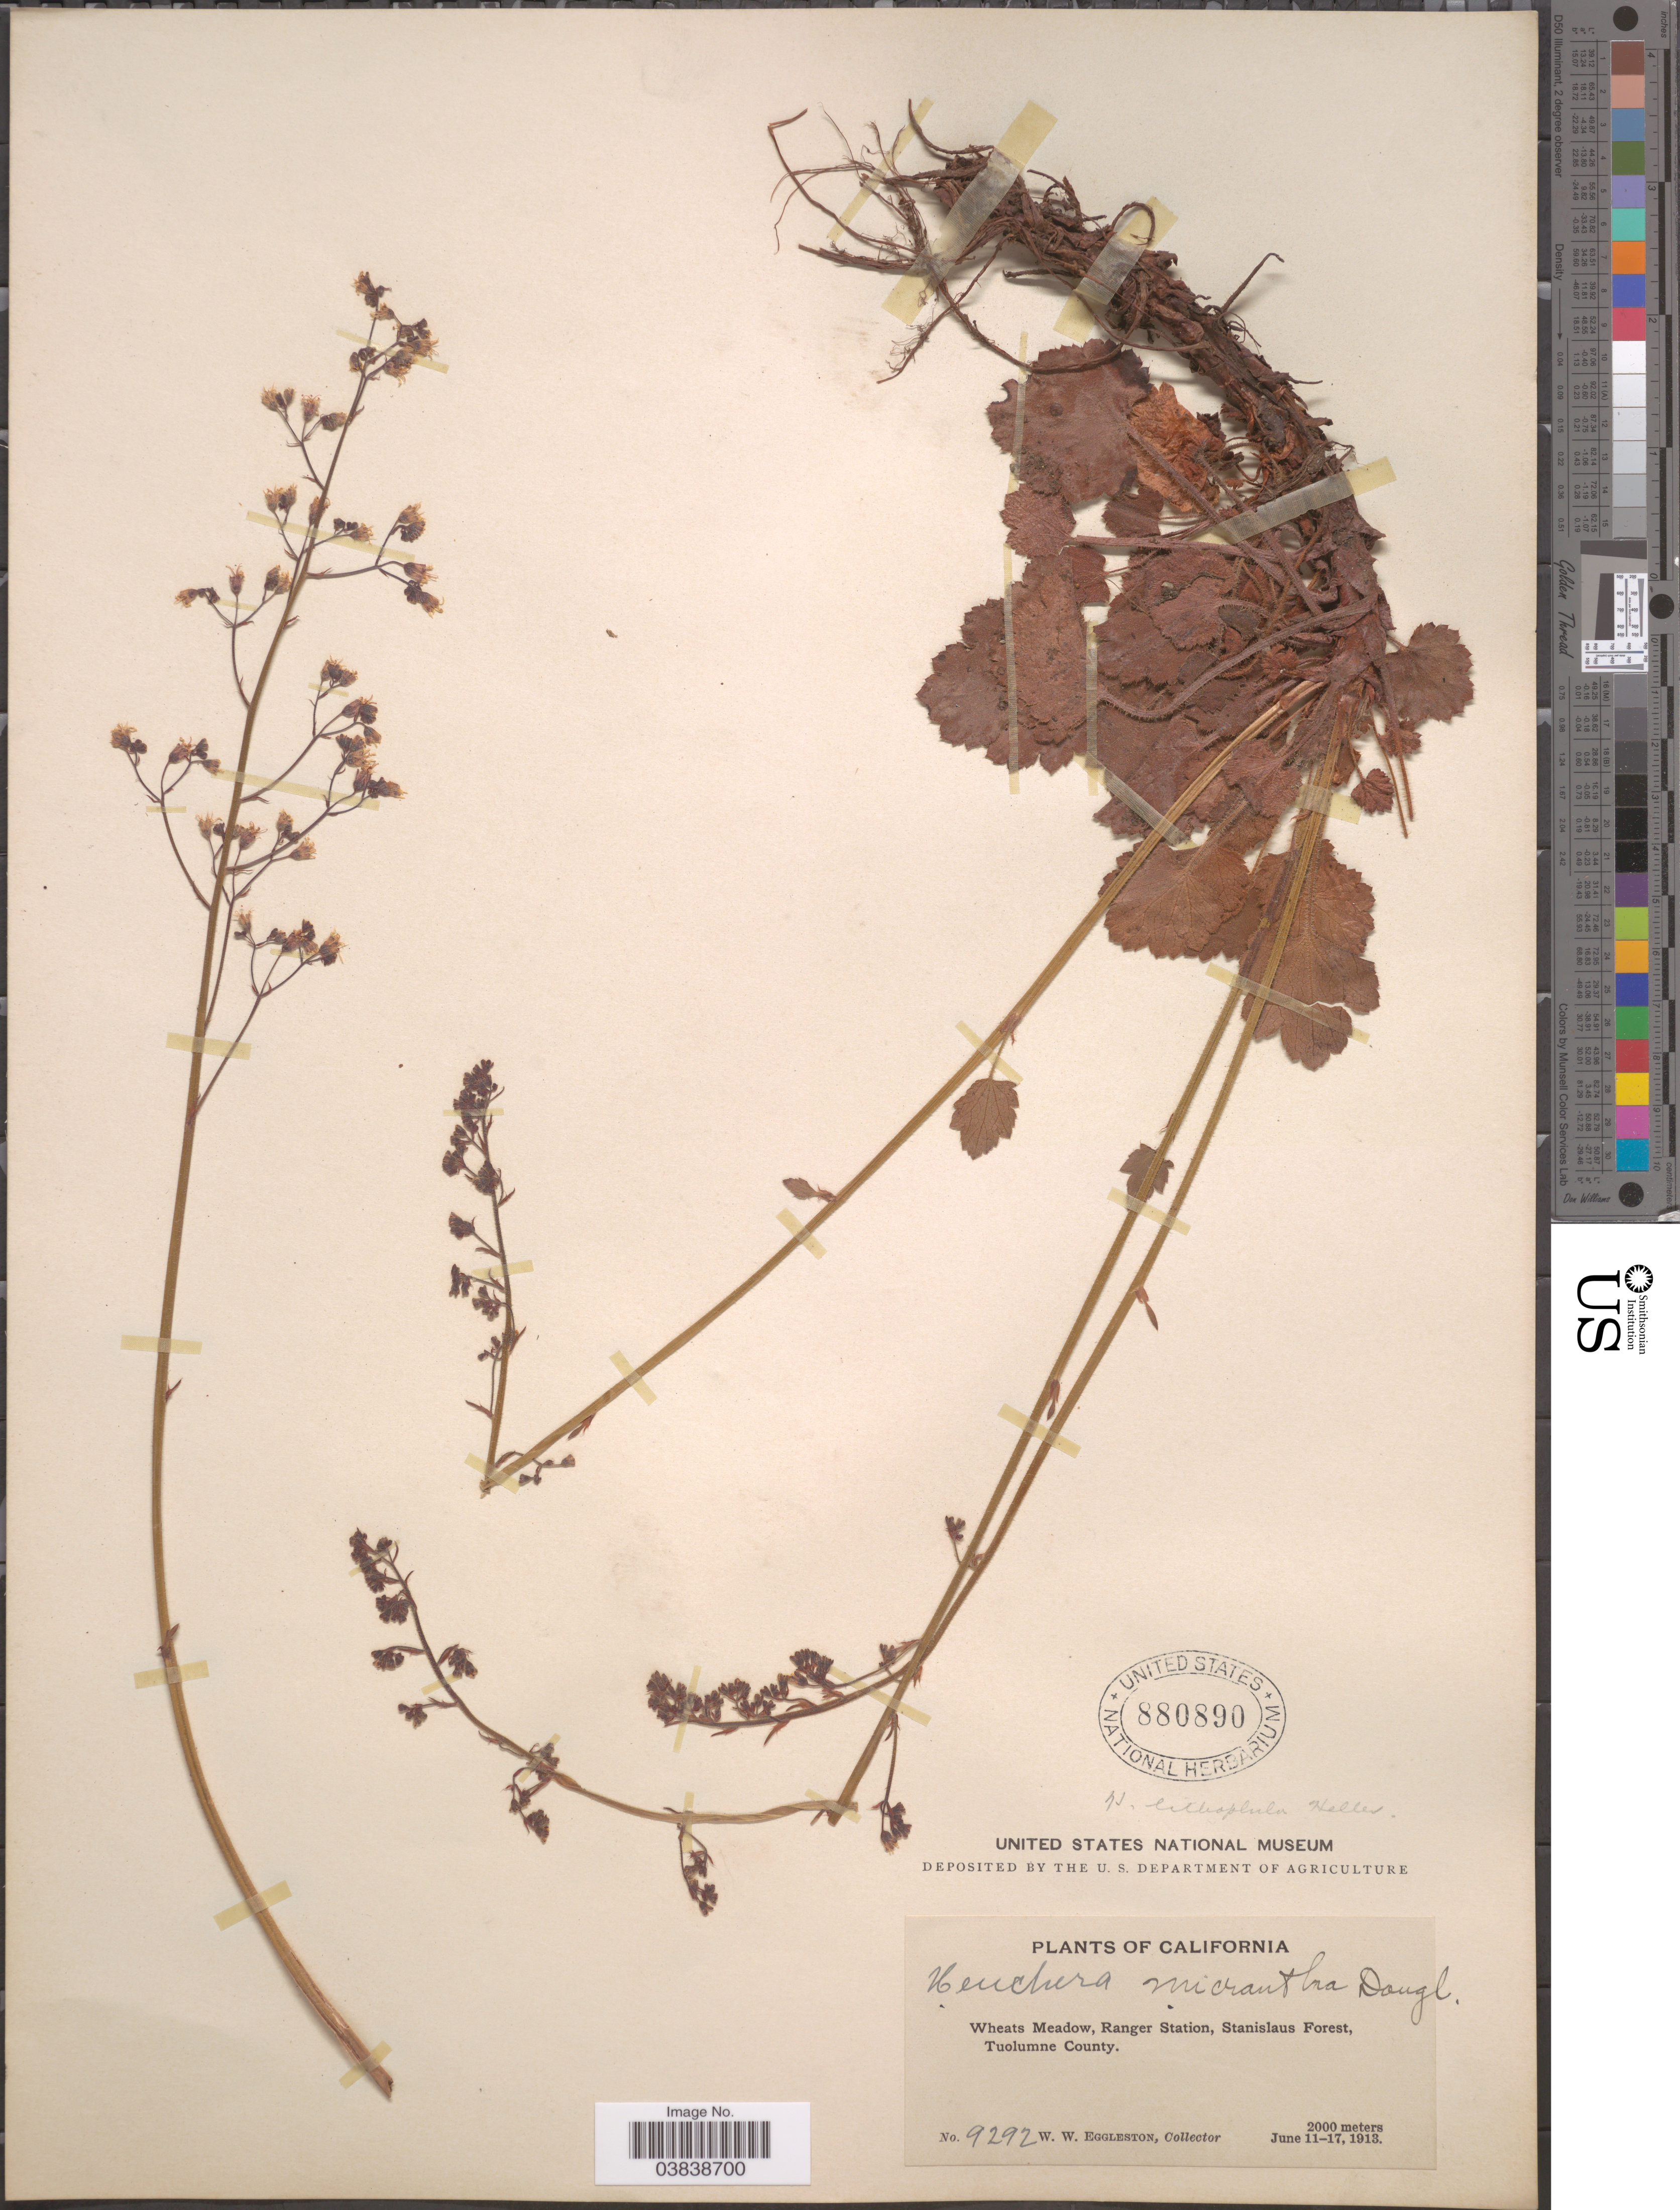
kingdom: Plantae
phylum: Tracheophyta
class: Magnoliopsida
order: Saxifragales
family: Saxifragaceae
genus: Heuchera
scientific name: Heuchera lithophila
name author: A. Heller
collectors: W. W. Eggleston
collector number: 9292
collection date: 1913-06-11/1913-06-17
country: United States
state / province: California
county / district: Tuolumne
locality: Wheats Meadow, Ranger Station, Stanislaus Forest, Tuolumne County.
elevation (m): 2000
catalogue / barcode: US 880890